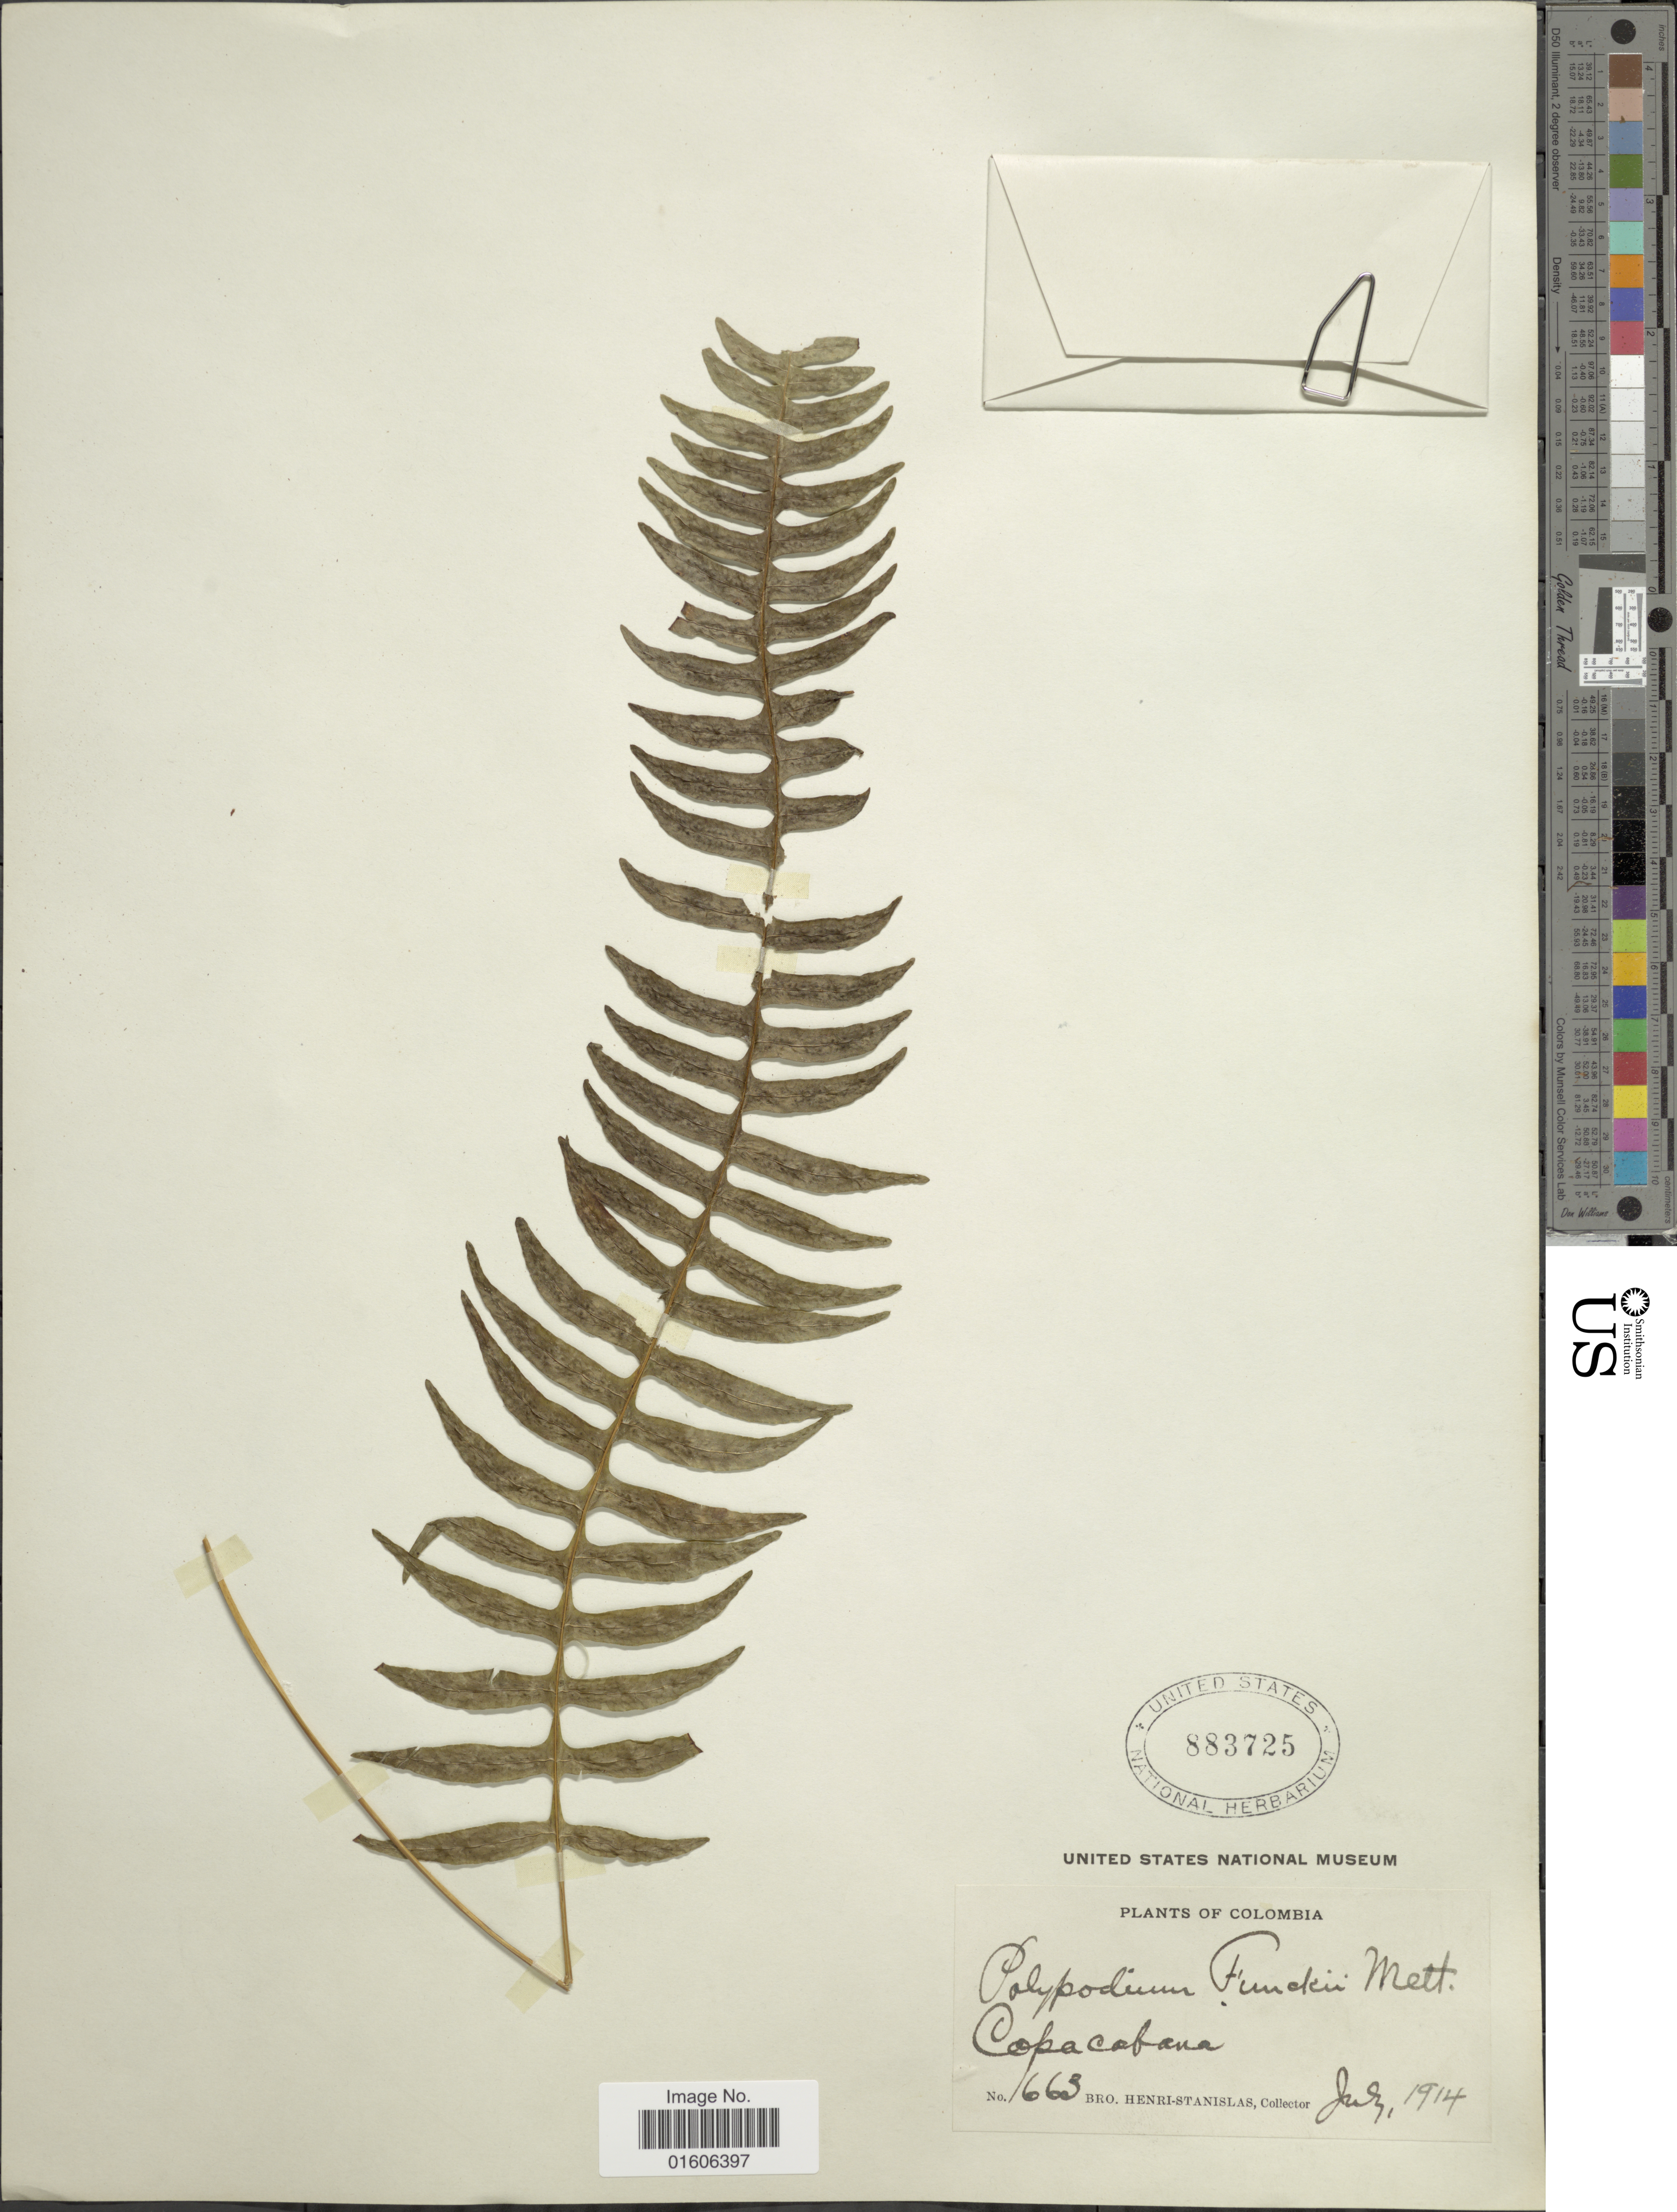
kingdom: Plantae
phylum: Tracheophyta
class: Polypodiopsida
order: Polypodiales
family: Polypodiaceae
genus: Serpocaulon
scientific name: Serpocaulon funckii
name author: (Mett.) A.R. Sm.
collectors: Henri-Stanislas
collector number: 1663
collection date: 1914-07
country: Colombia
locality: Copacabana.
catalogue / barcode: US 883725